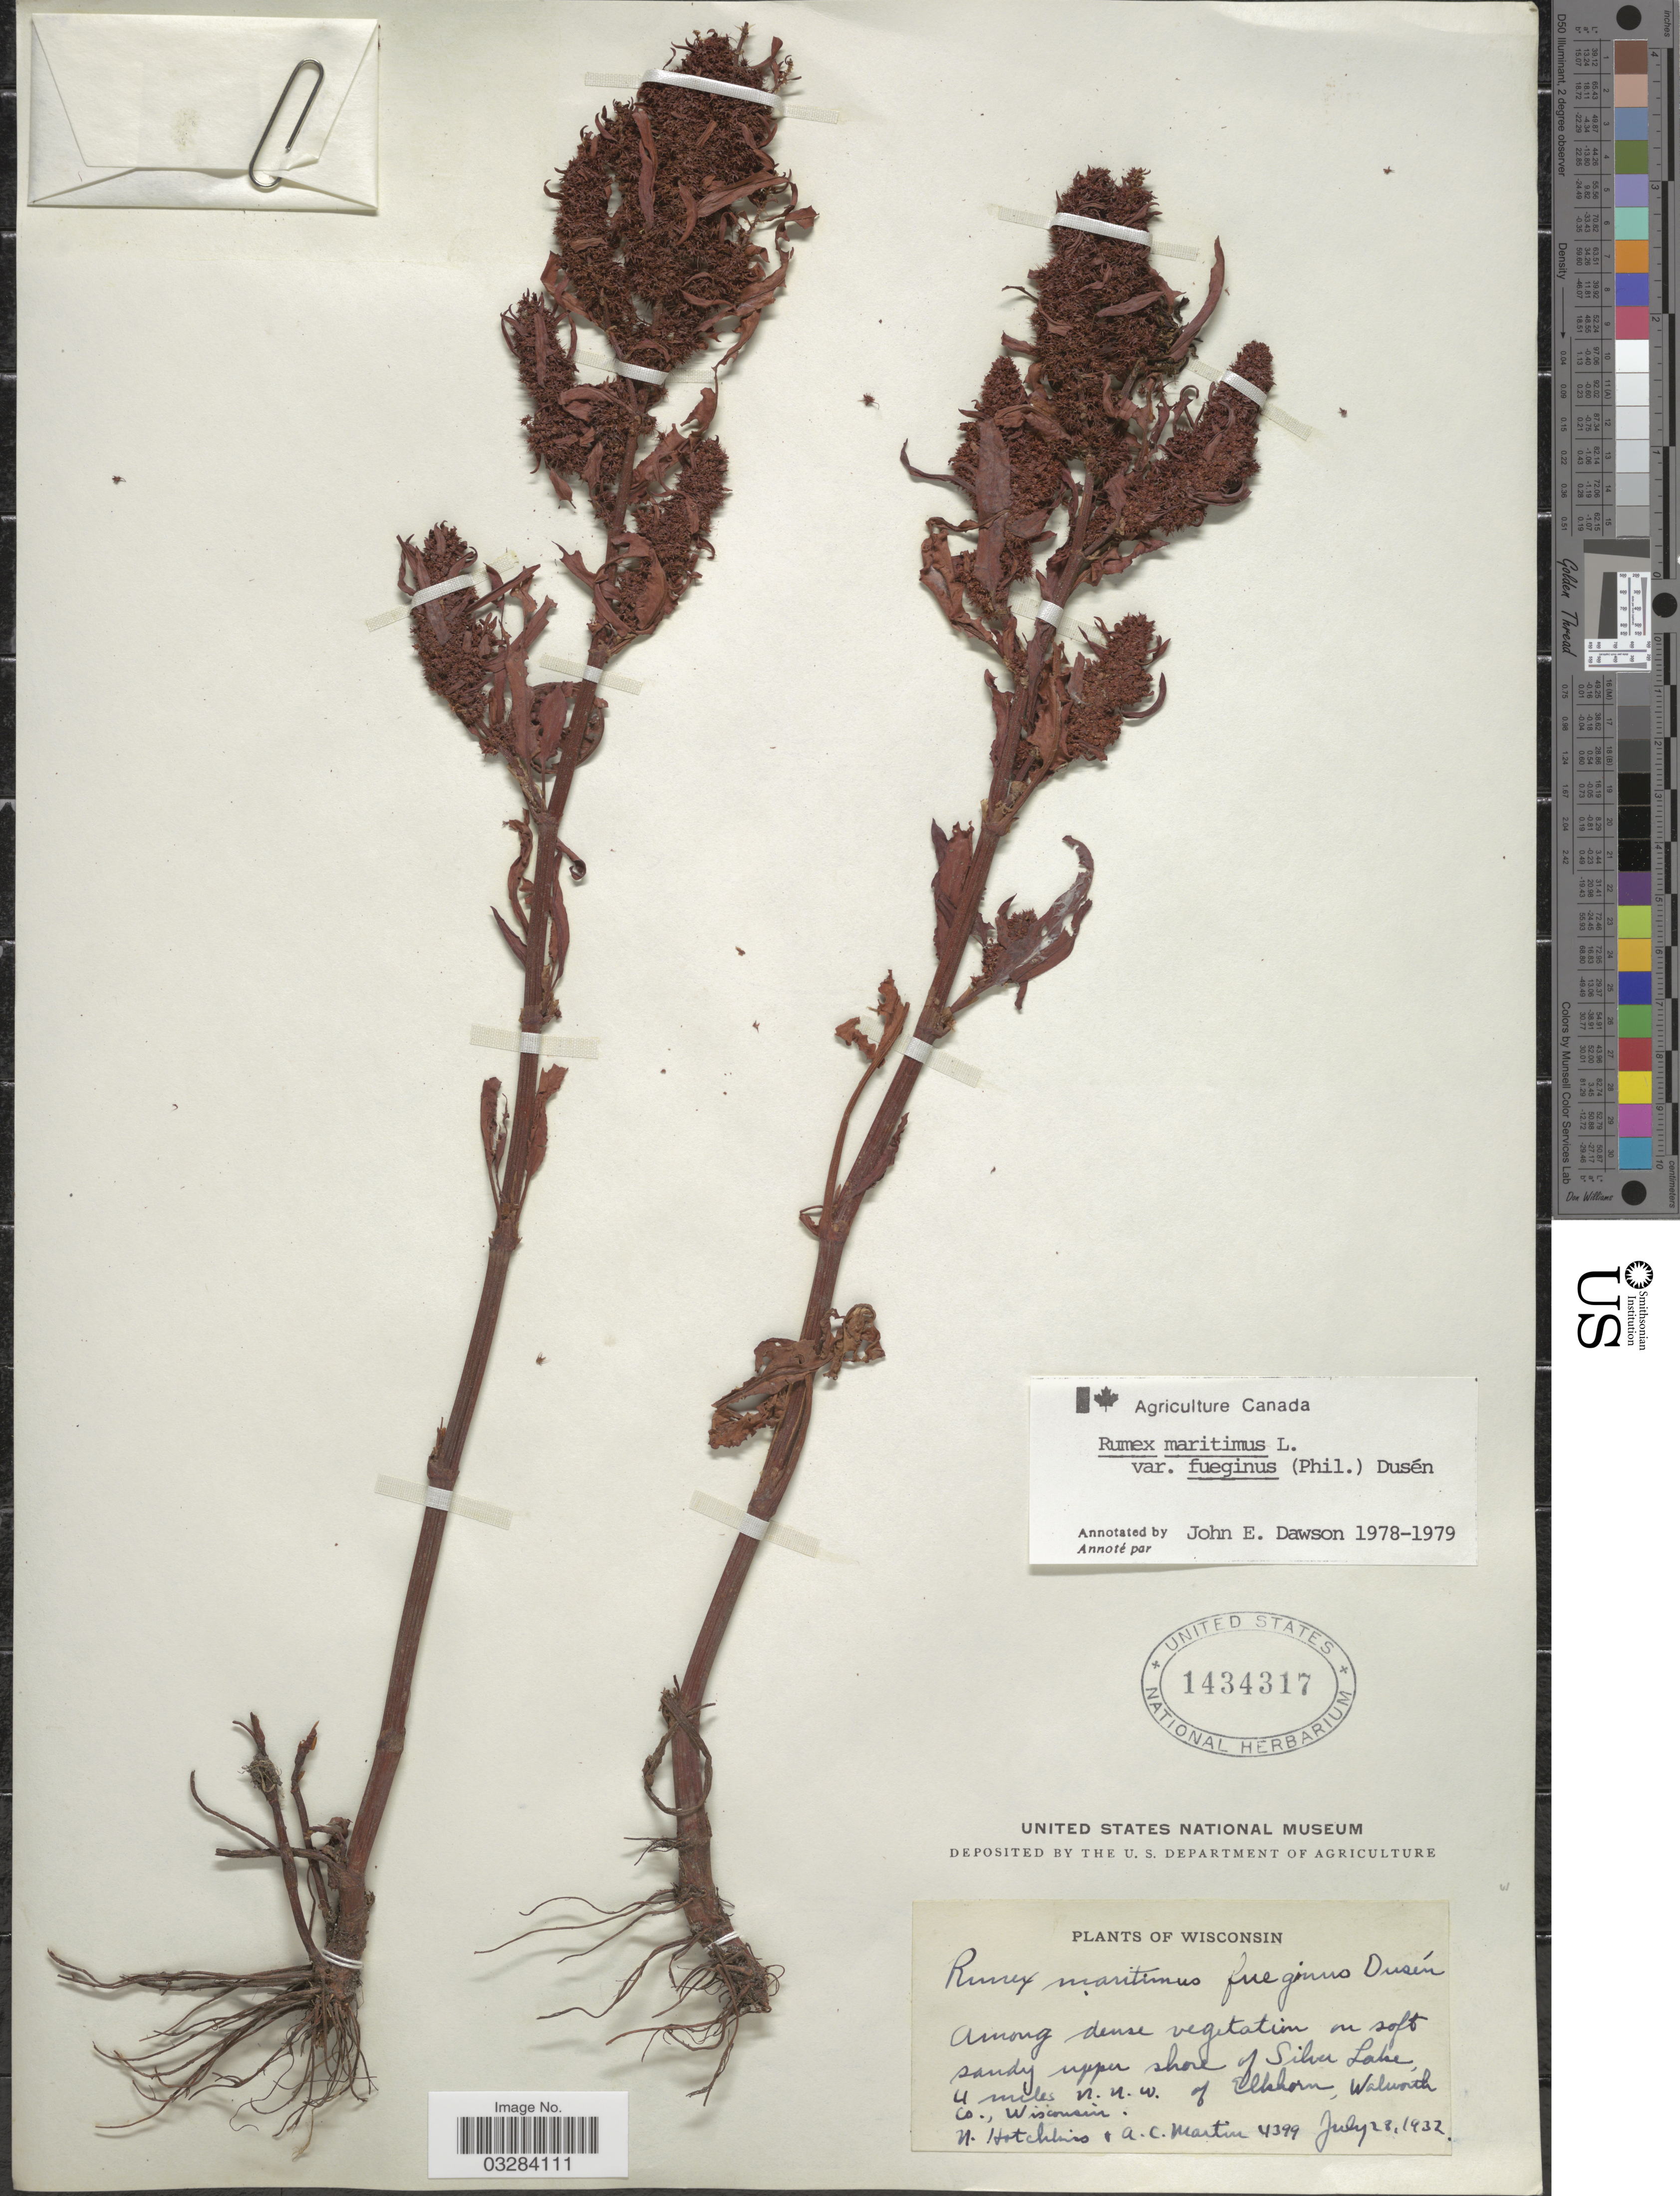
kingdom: Plantae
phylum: Tracheophyta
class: Magnoliopsida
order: Caryophyllales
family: Polygonaceae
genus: Rumex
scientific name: Rumex maritimus var. fueginus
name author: (Phil.) Dusén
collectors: N. Hotchkiss & A. C. Martin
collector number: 4399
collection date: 1932-07-28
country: United States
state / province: Wisconsin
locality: Upper shore of Silver Lake, 4 miles n.n.w. of Elkhorn, Walworth Co.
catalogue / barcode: US 1434317